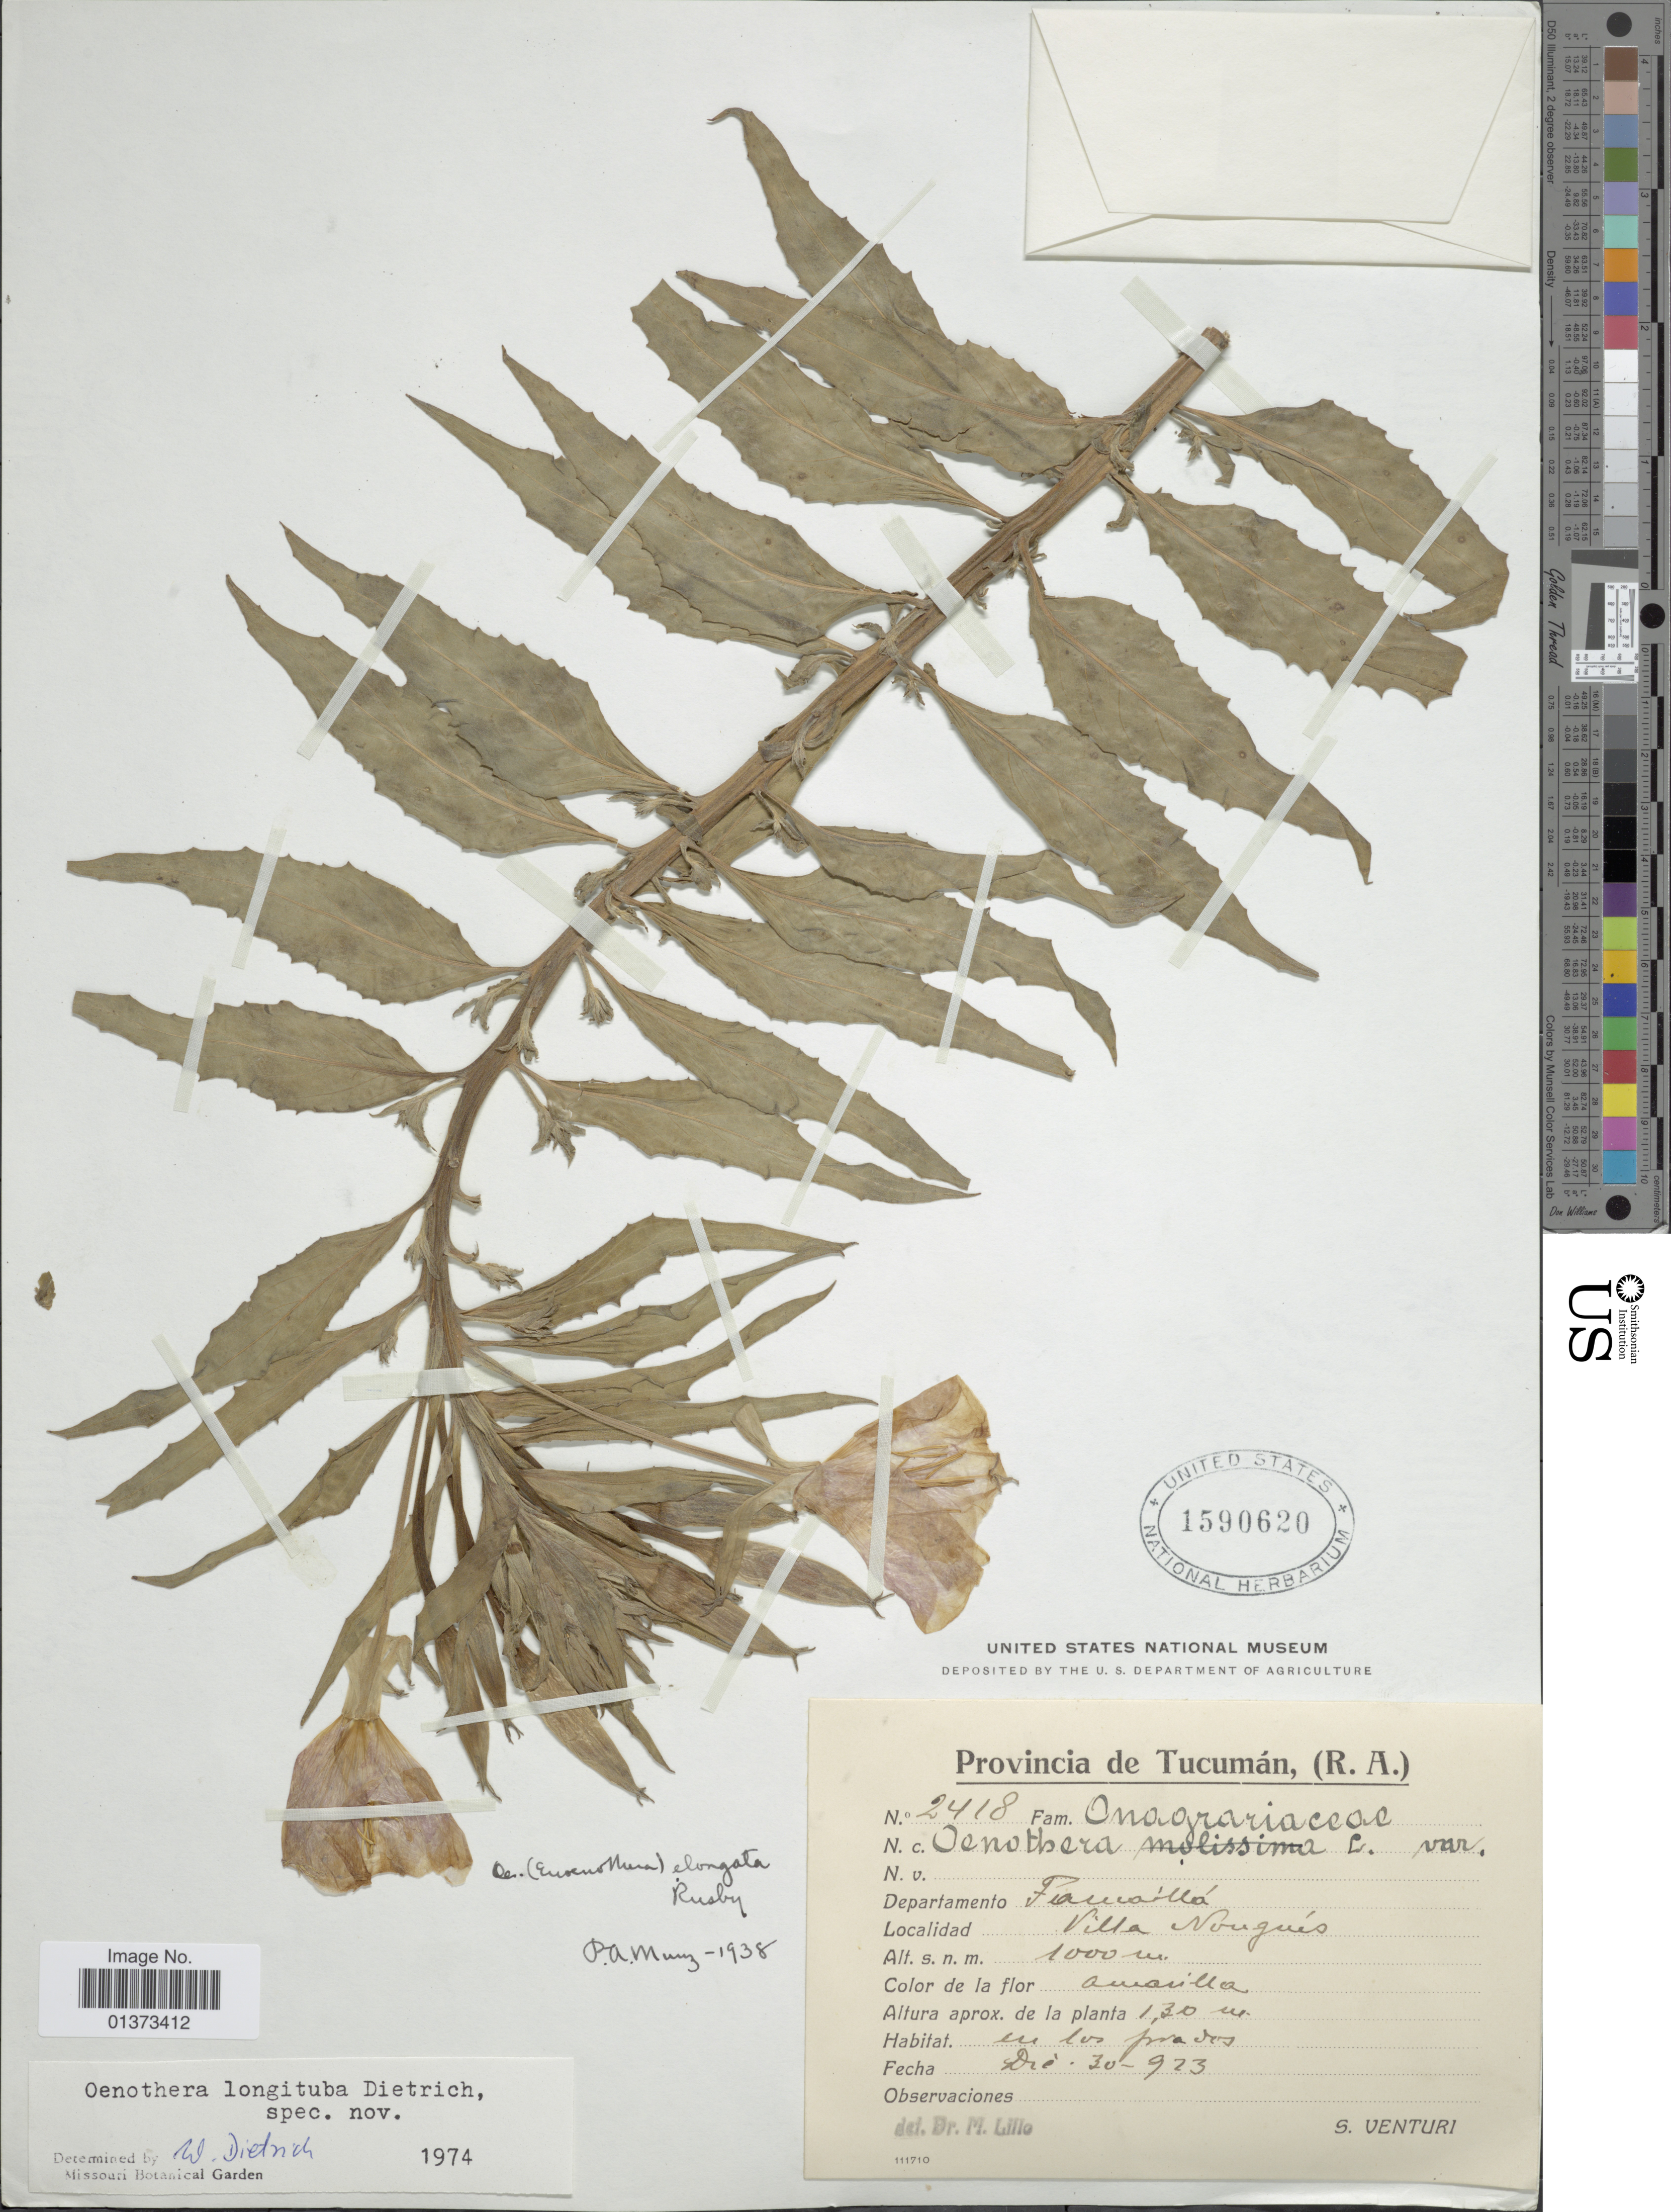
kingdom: Plantae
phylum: Tracheophyta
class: Magnoliopsida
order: Myrtales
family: Onagraceae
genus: Oenothera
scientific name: Oenothera longituba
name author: W. Dietr.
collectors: S. Venturi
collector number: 2418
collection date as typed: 923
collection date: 1923-12-30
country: Argentina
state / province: Tucuman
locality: Departamento Famailla, Villa Nougués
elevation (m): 1000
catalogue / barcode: US 1590620